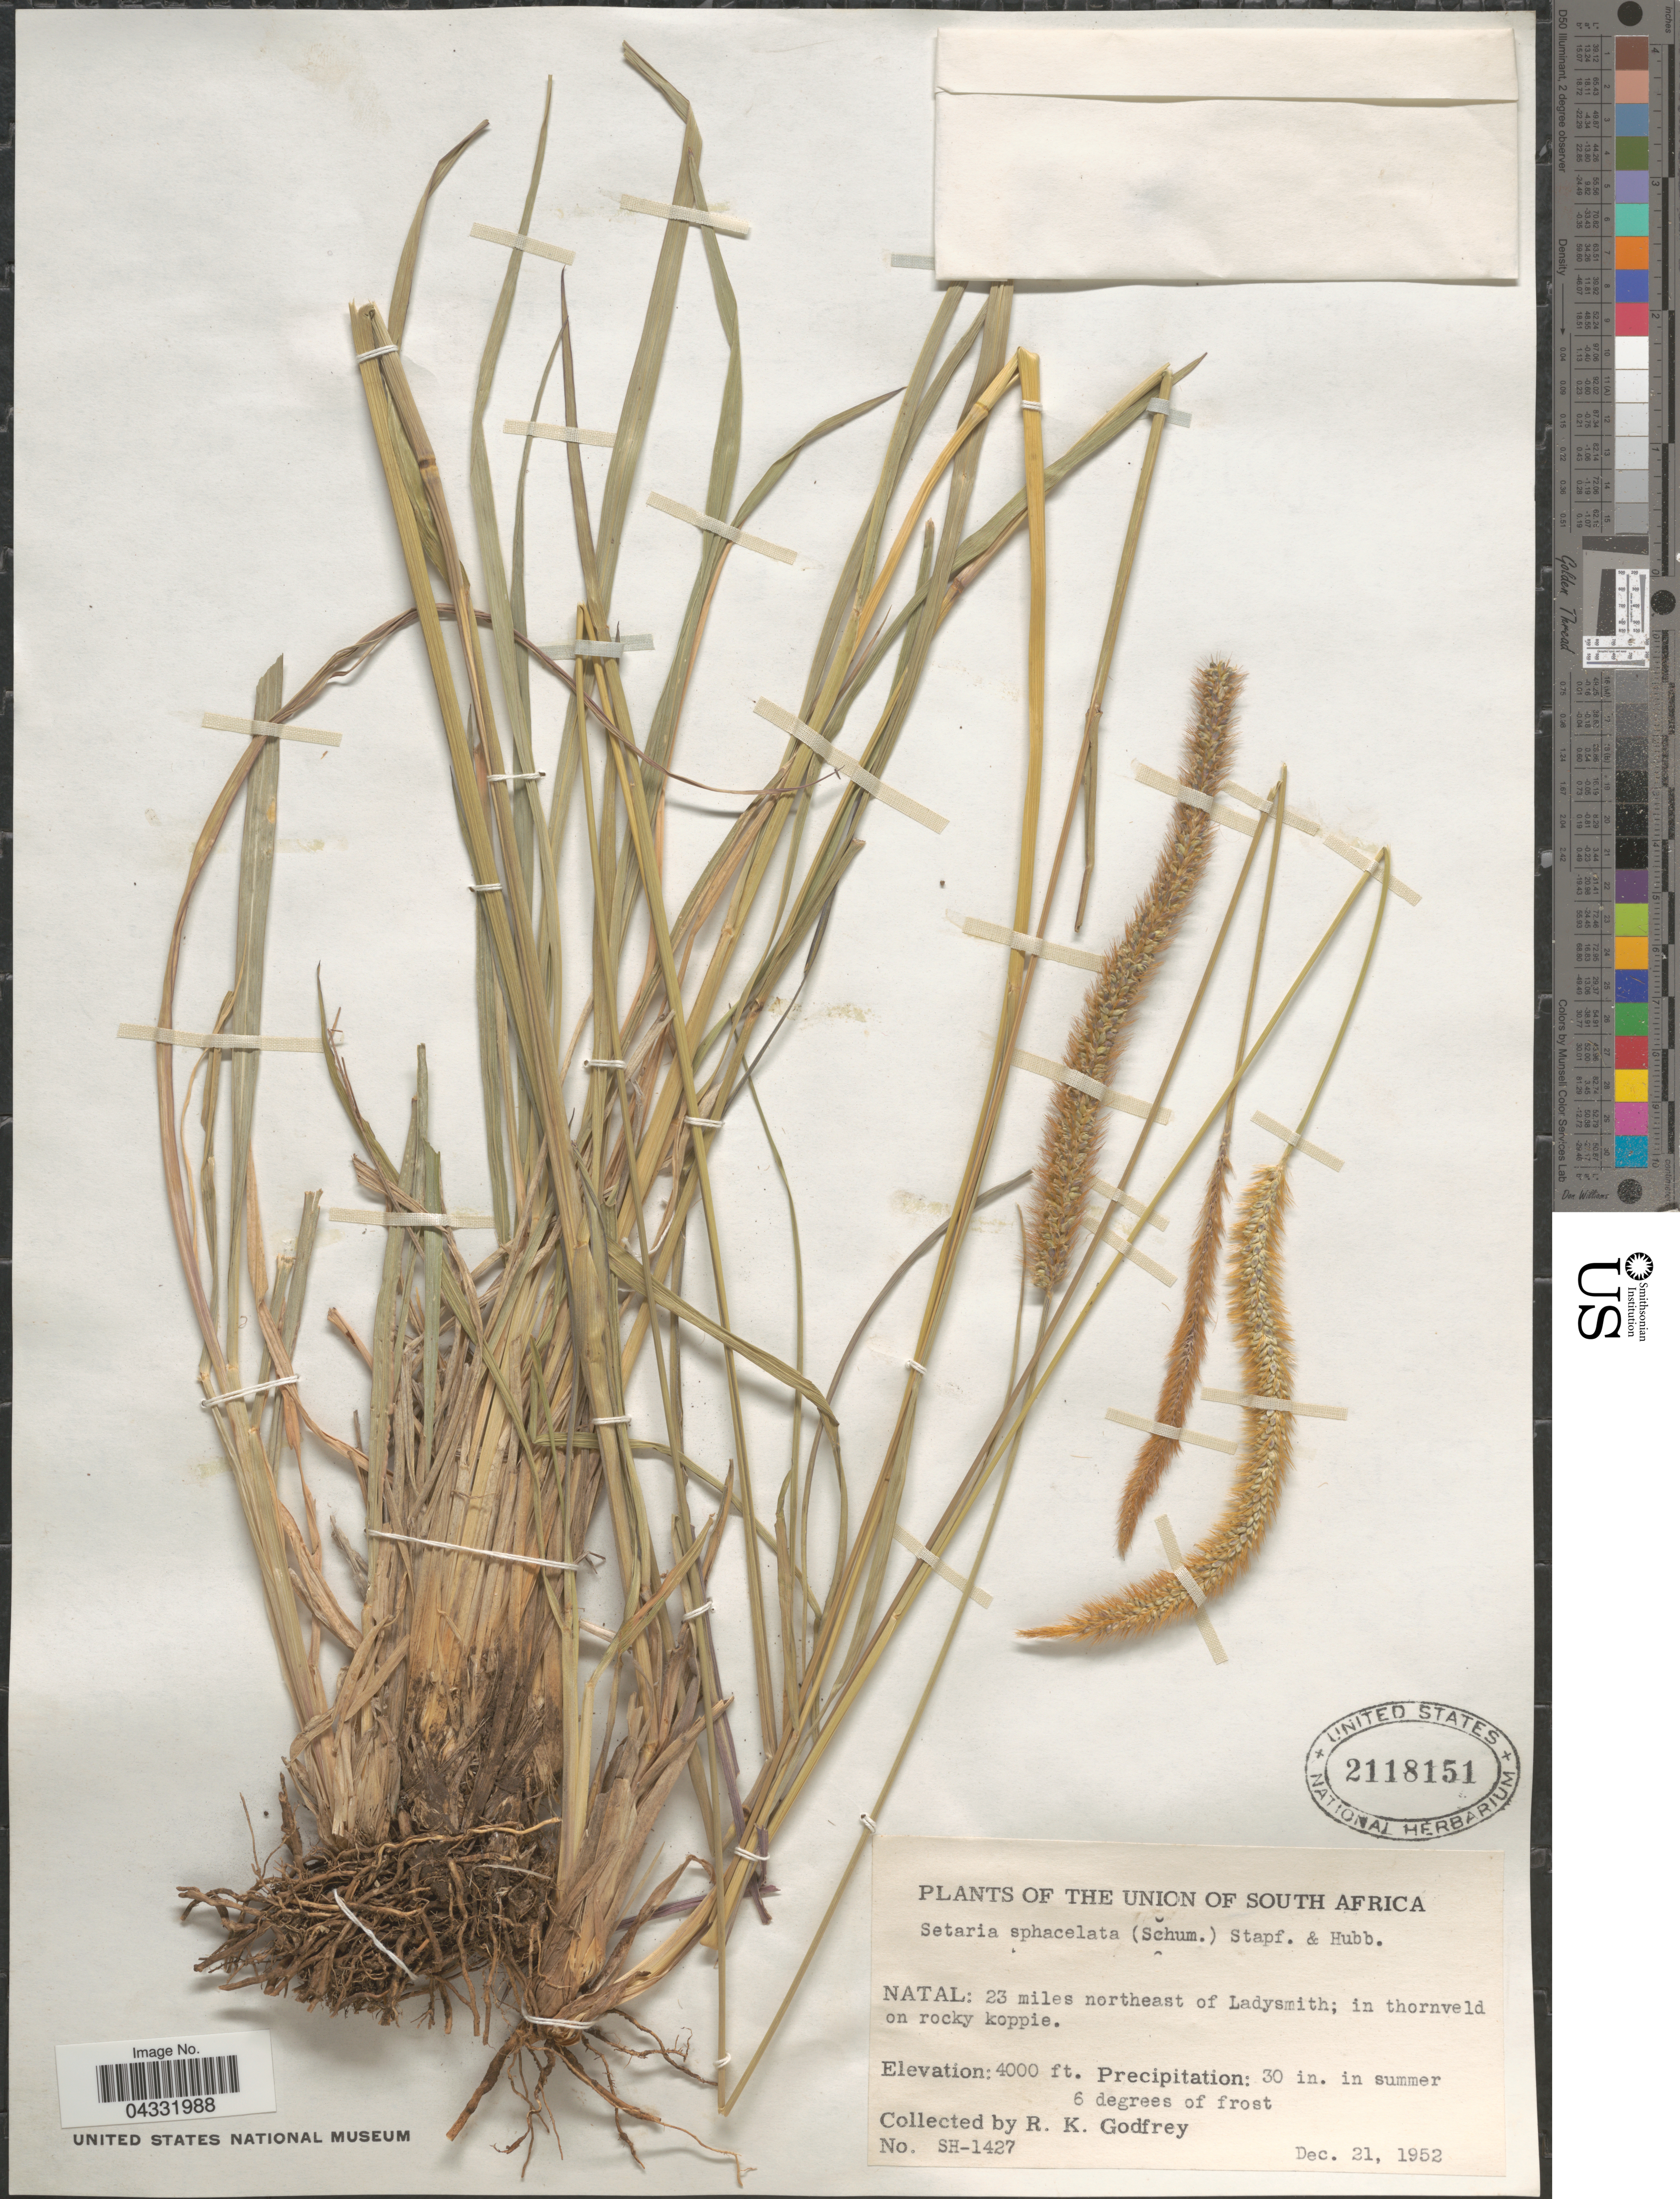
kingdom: Plantae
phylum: Tracheophyta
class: Liliopsida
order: Poales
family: Poaceae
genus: Setaria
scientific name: Setaria sphacelata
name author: (Schumach.) Stapf & Hubb. ex Moss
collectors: R. K. Godfrey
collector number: SH-1427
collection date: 1952-12-21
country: South Africa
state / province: KwaZulu-Natal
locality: Union of South Africa. Natal: 23 miles northeast of Ladysmith; in thornveld on rocky koppie.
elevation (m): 1219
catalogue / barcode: US 2118151